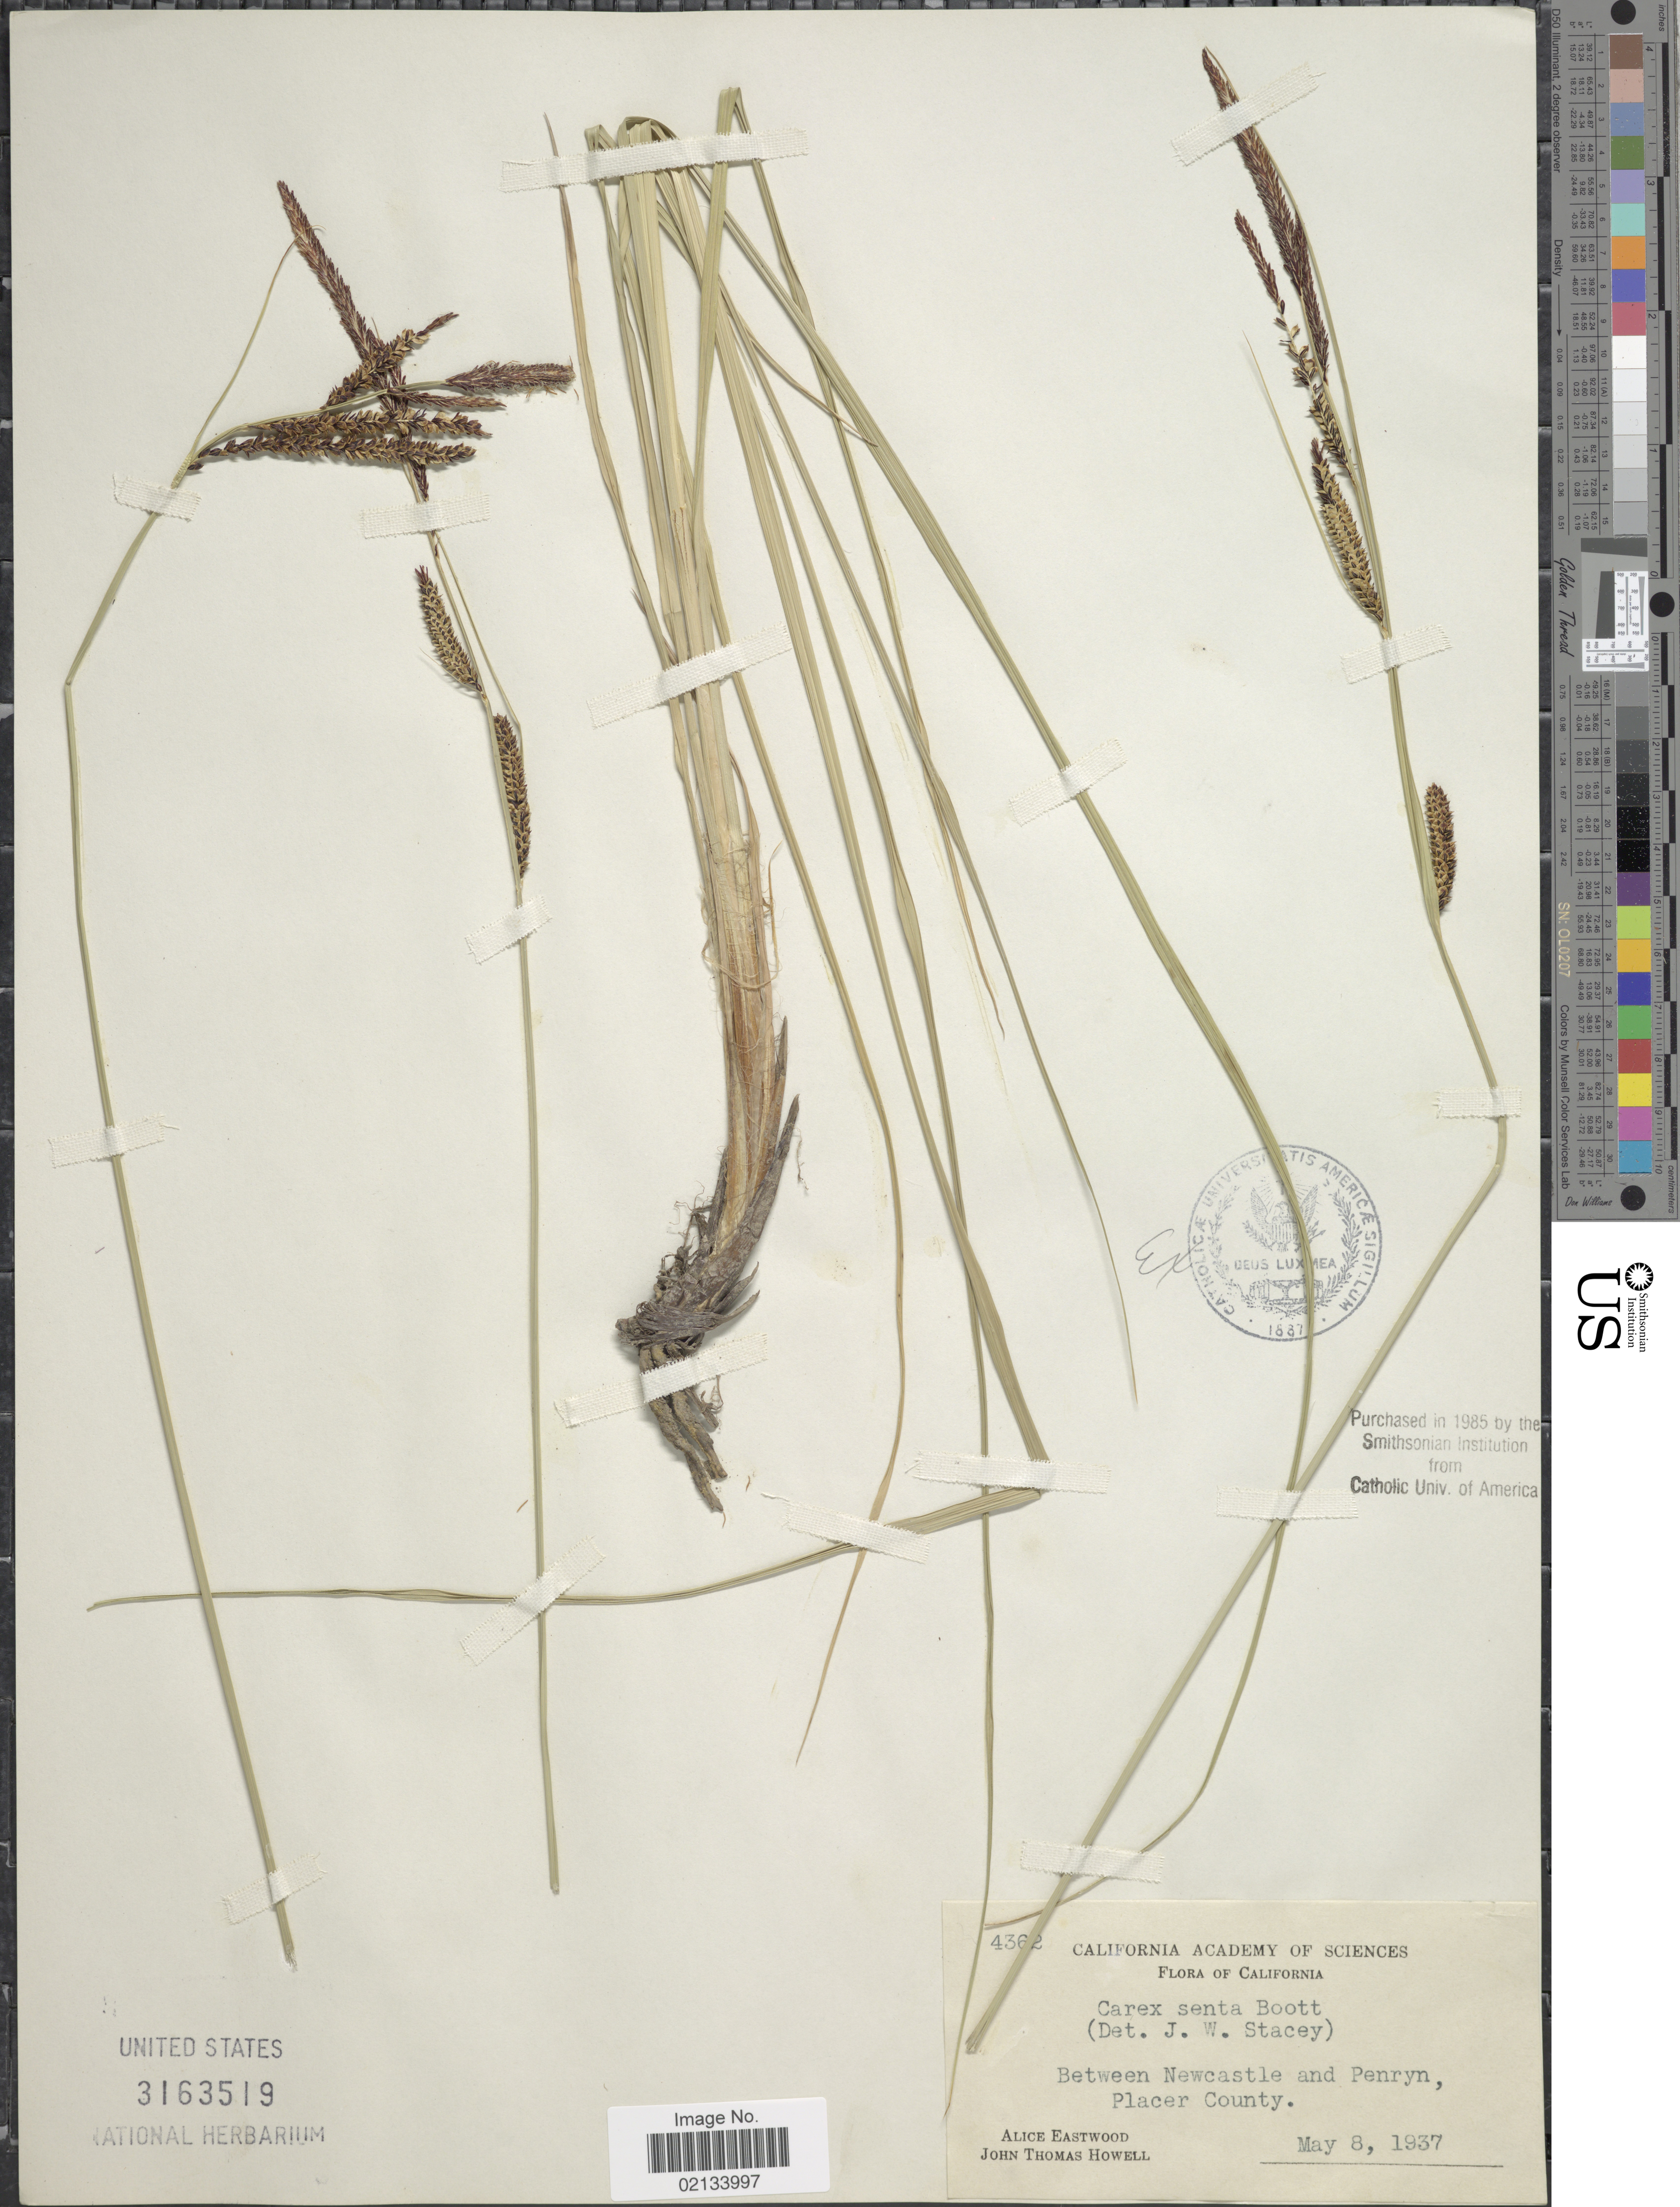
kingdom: Plantae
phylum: Tracheophyta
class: Liliopsida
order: Poales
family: Cyperaceae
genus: Carex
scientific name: Carex senta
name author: Boott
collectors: A. Eastwood & J. T. Howell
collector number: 4362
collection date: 1937-05-08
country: United States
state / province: California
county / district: Placer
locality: Between Newcastle and Penryn, Placer County.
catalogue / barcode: US 3163519